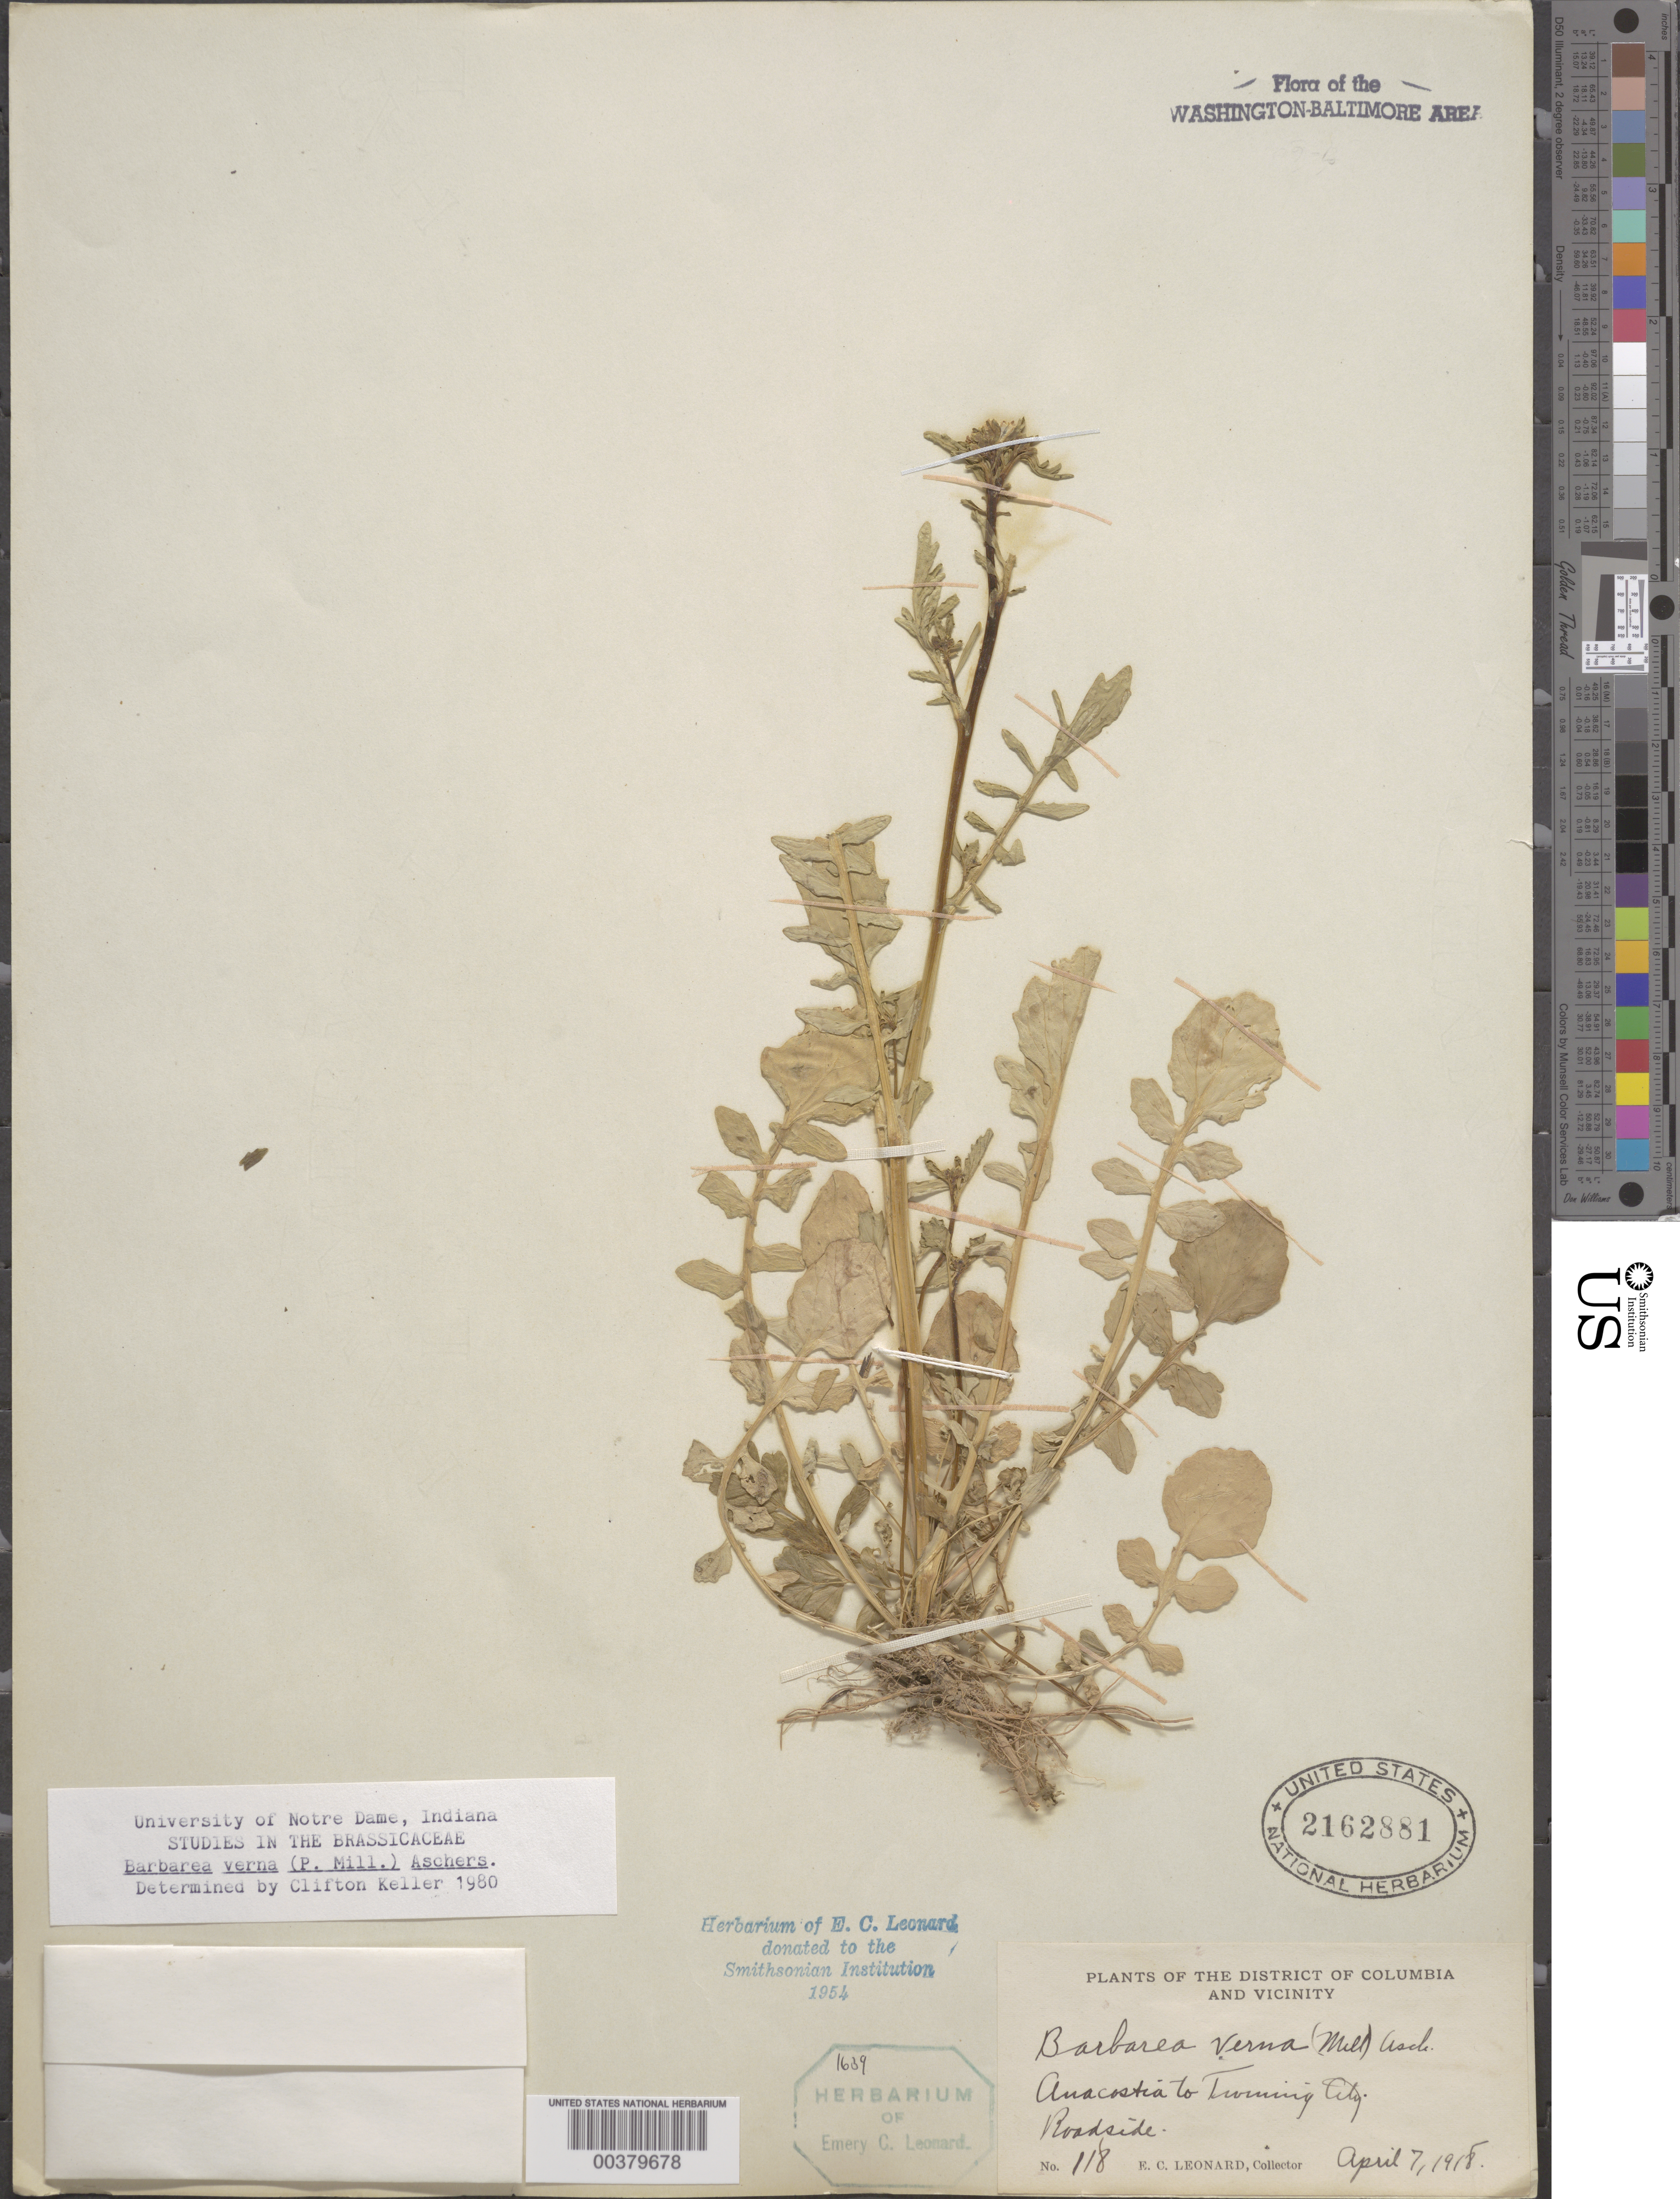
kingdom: Plantae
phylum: Tracheophyta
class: Magnoliopsida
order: Brassicales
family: Brassicaceae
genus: Barbarea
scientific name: Barbarea verna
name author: (Mill.) Asch.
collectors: E. C. Leonard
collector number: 118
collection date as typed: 07 Apr 1918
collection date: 1918-04-07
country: United States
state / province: District of Columbia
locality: Anacostia to Twining City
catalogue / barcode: US 2162881